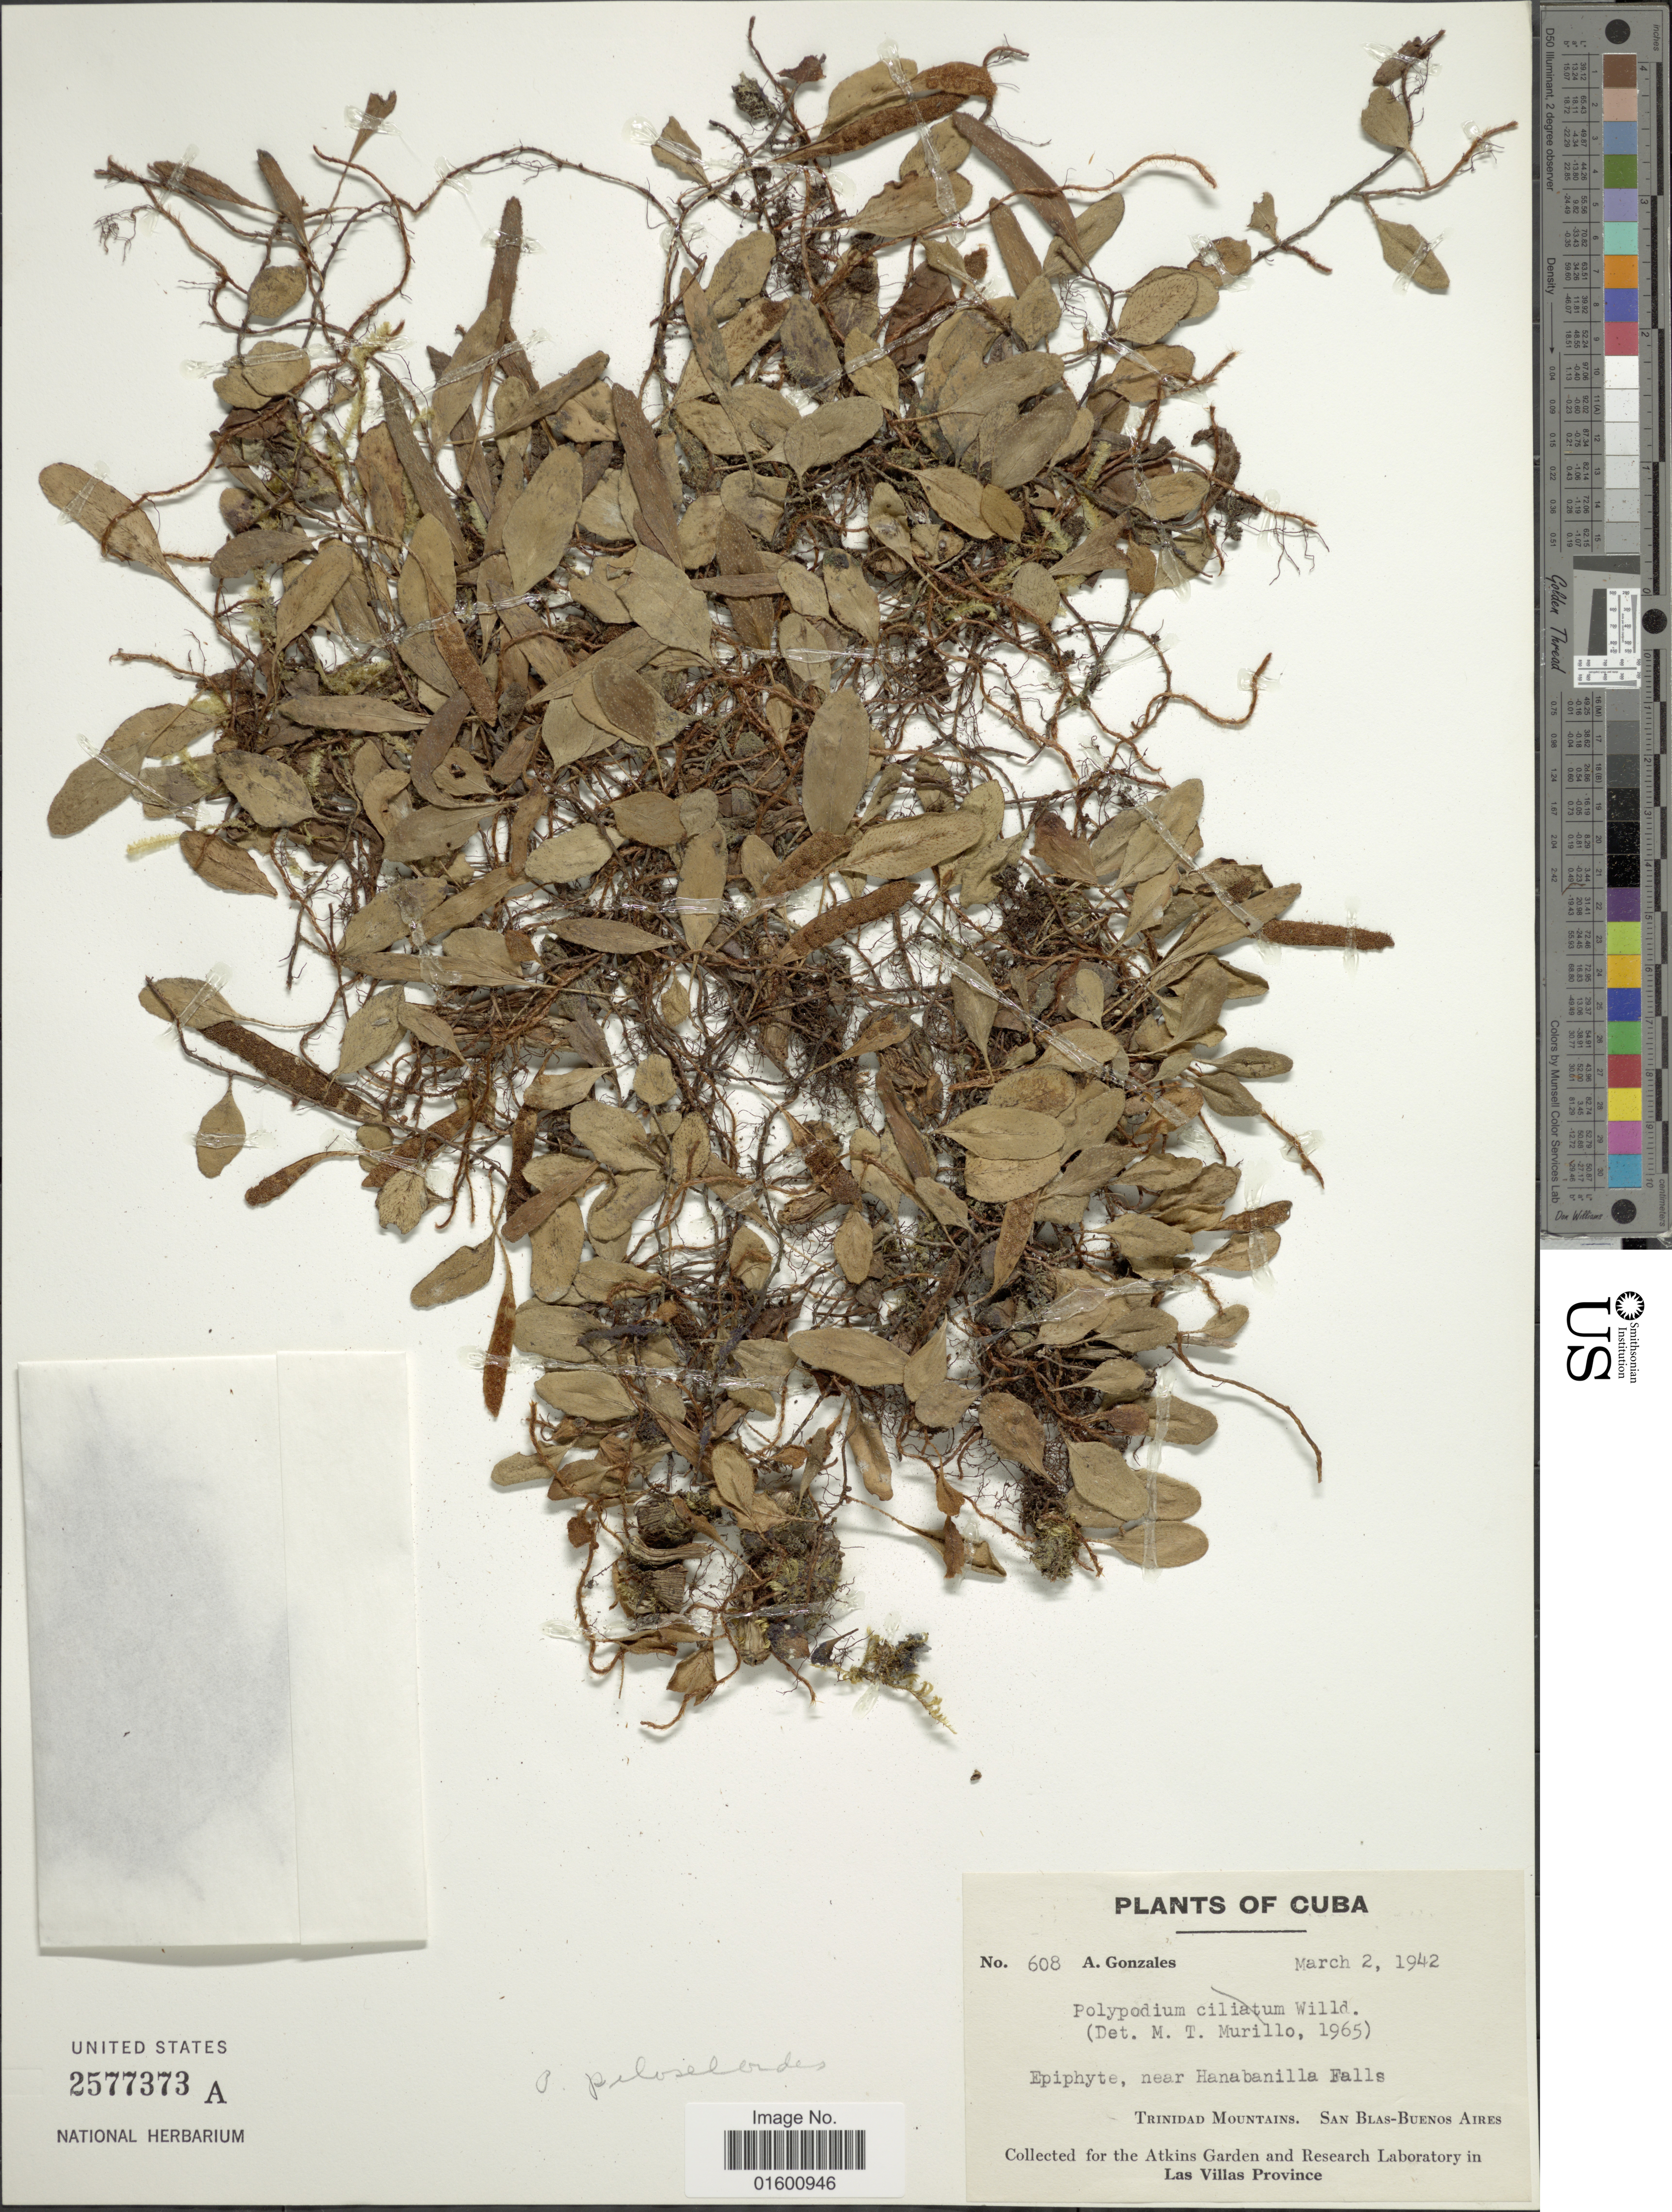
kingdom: Plantae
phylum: Tracheophyta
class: Polypodiopsida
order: Polypodiales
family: Polypodiaceae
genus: Microgramma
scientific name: Microgramma piloselloides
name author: (L.) Copel.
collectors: A. Gonzáles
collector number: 608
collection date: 1942-03-02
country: Cuba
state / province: Las Villas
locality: Epiphyte, near Hanabanilla Falls, Trinidad Mountains, San Blas Buenos Aires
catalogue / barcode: US 2577373A